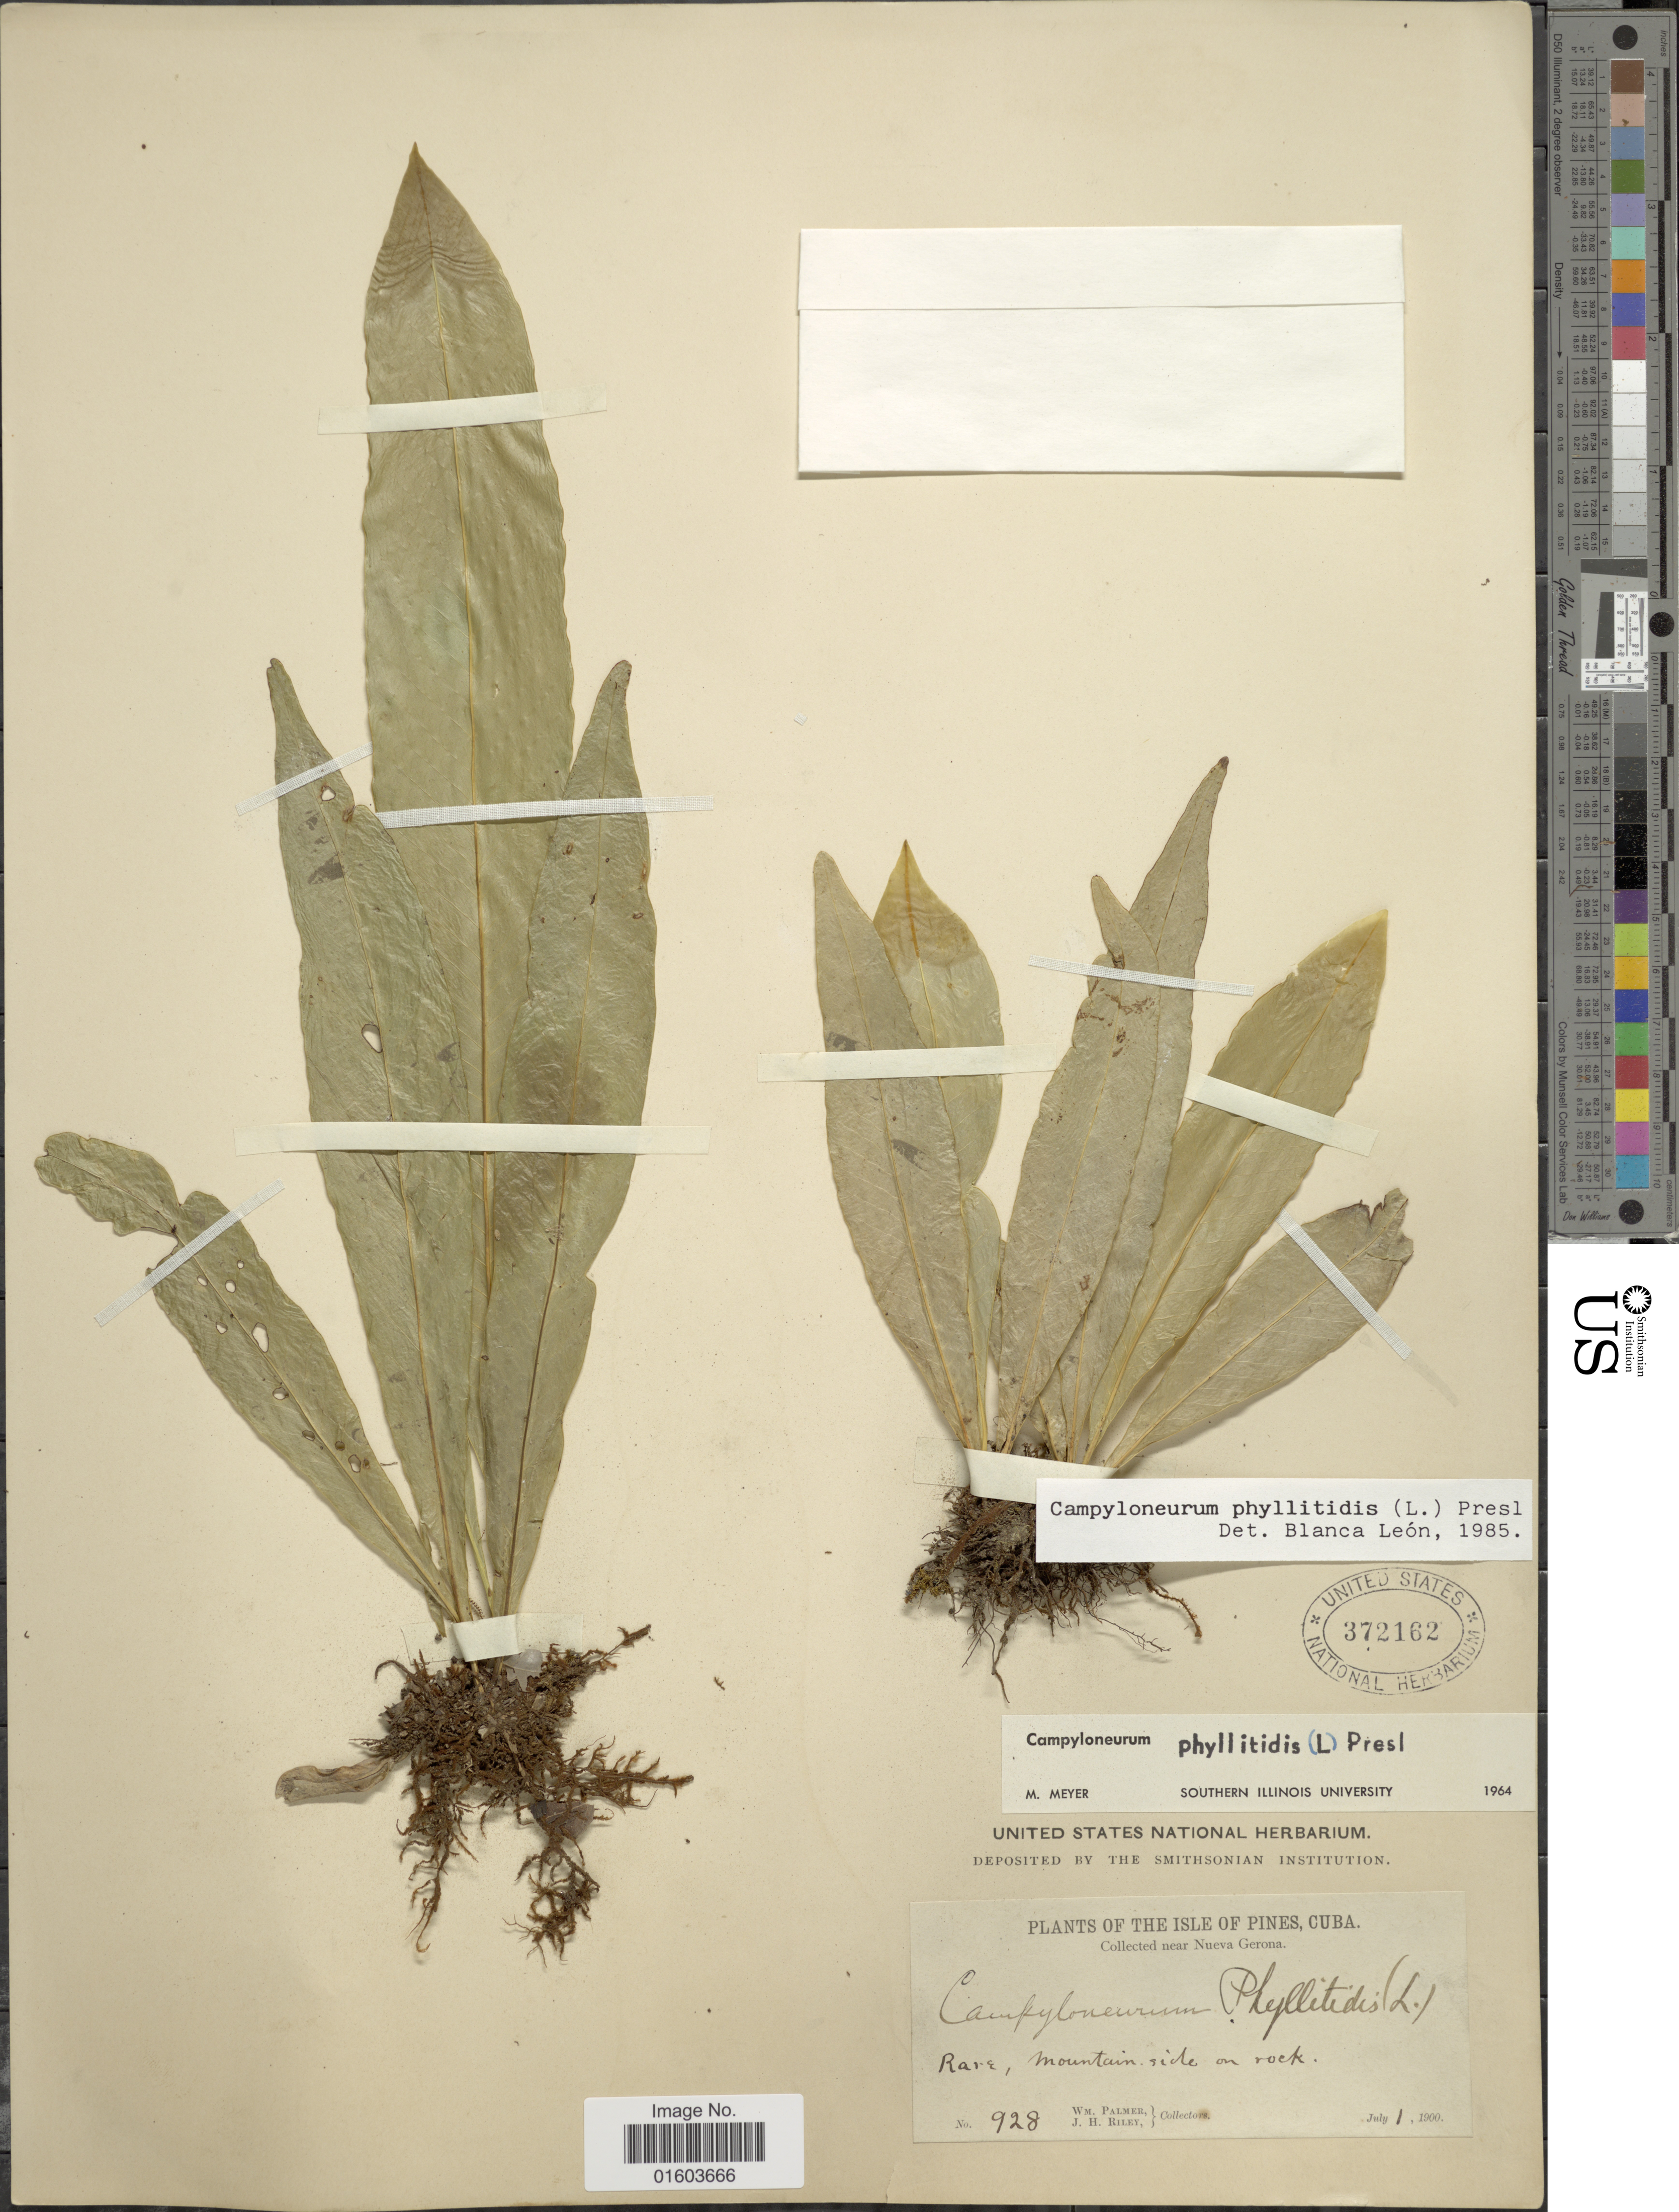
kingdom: Plantae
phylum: Tracheophyta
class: Polypodiopsida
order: Polypodiales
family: Polypodiaceae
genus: Campyloneurum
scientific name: Campyloneurum phyllitidis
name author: (L.) C. Presl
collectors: W. Palmer & J. H. Riley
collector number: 928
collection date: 1900-07-01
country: Cuba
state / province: Isla de la Juventud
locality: The Isle of Pines, CUba. Near Nueva Gerona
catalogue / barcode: US 372162